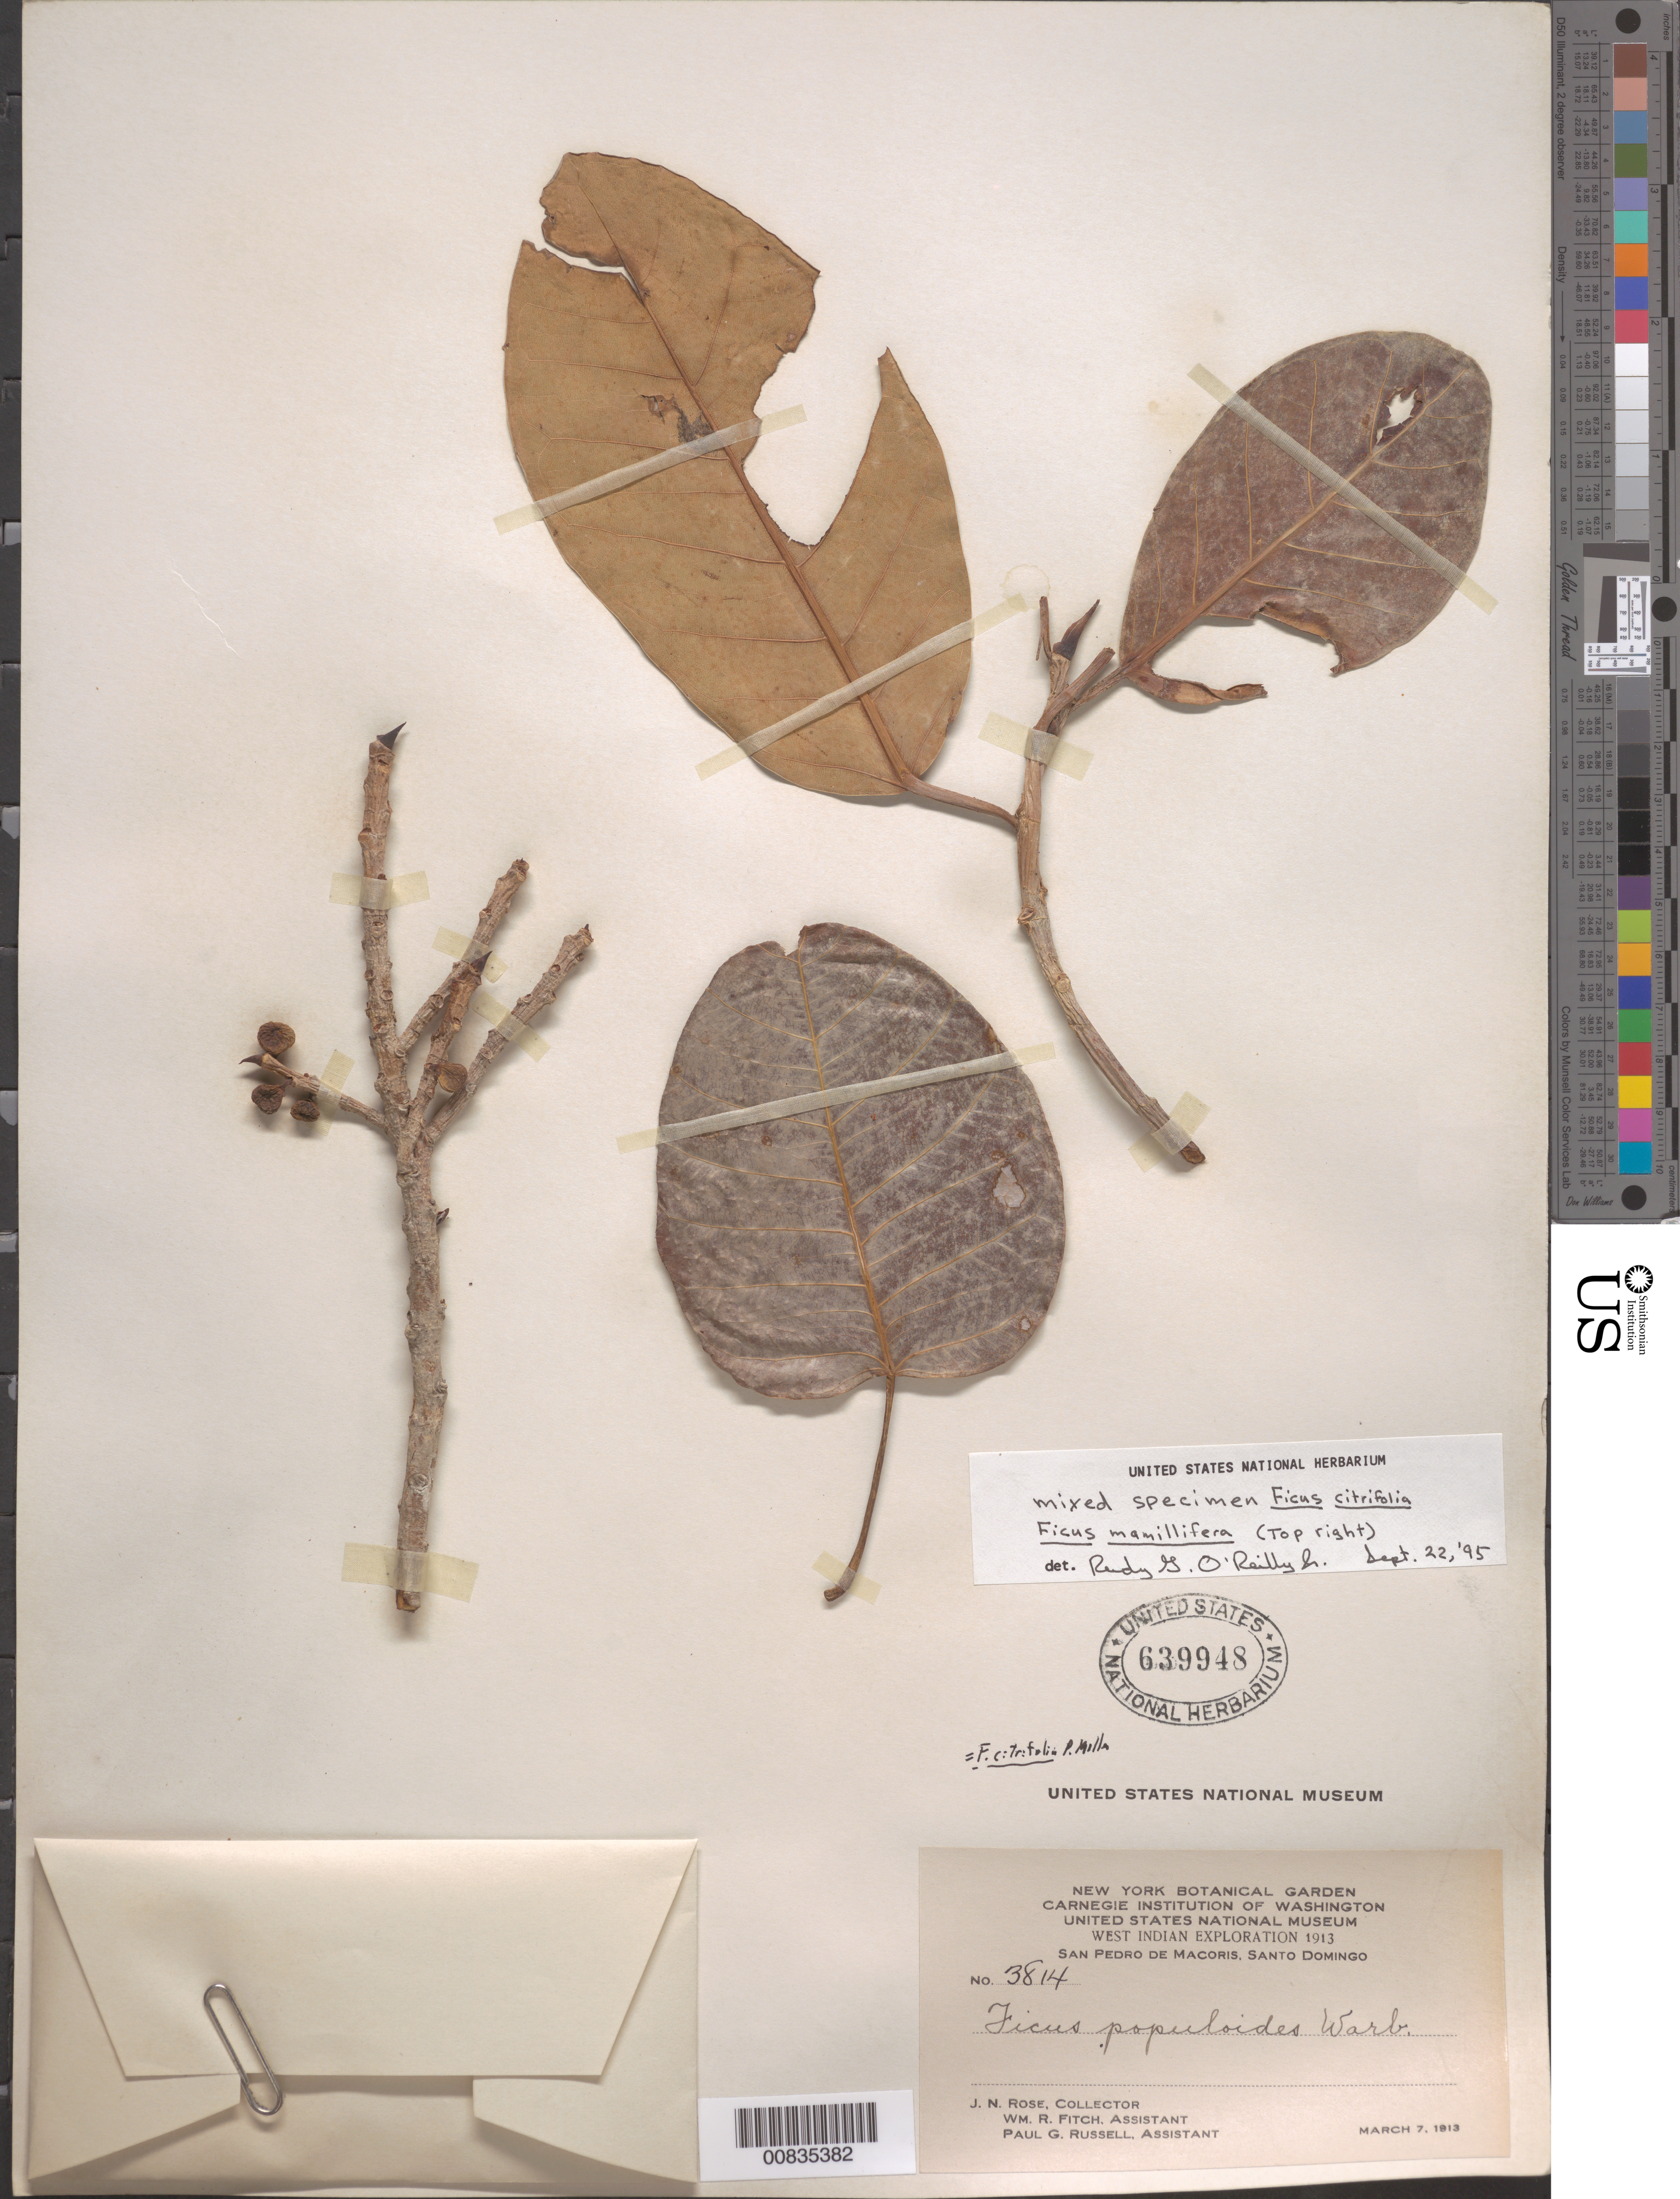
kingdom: Plantae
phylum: Tracheophyta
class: Magnoliopsida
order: Rosales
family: Moraceae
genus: Ficus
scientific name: Ficus citrifolia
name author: Mill.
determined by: O'Reilly, R. G., Jr., (US), NMNH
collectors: J. N. Rose, W. R. Fitch & P. G. Russell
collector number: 3814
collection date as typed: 07 Mar 1913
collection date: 1913-03-07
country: Dominican Republic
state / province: San Pedro de Macoris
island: Hispaniola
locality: San Pedro de Macoris, Santo Domingo.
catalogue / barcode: US 639948